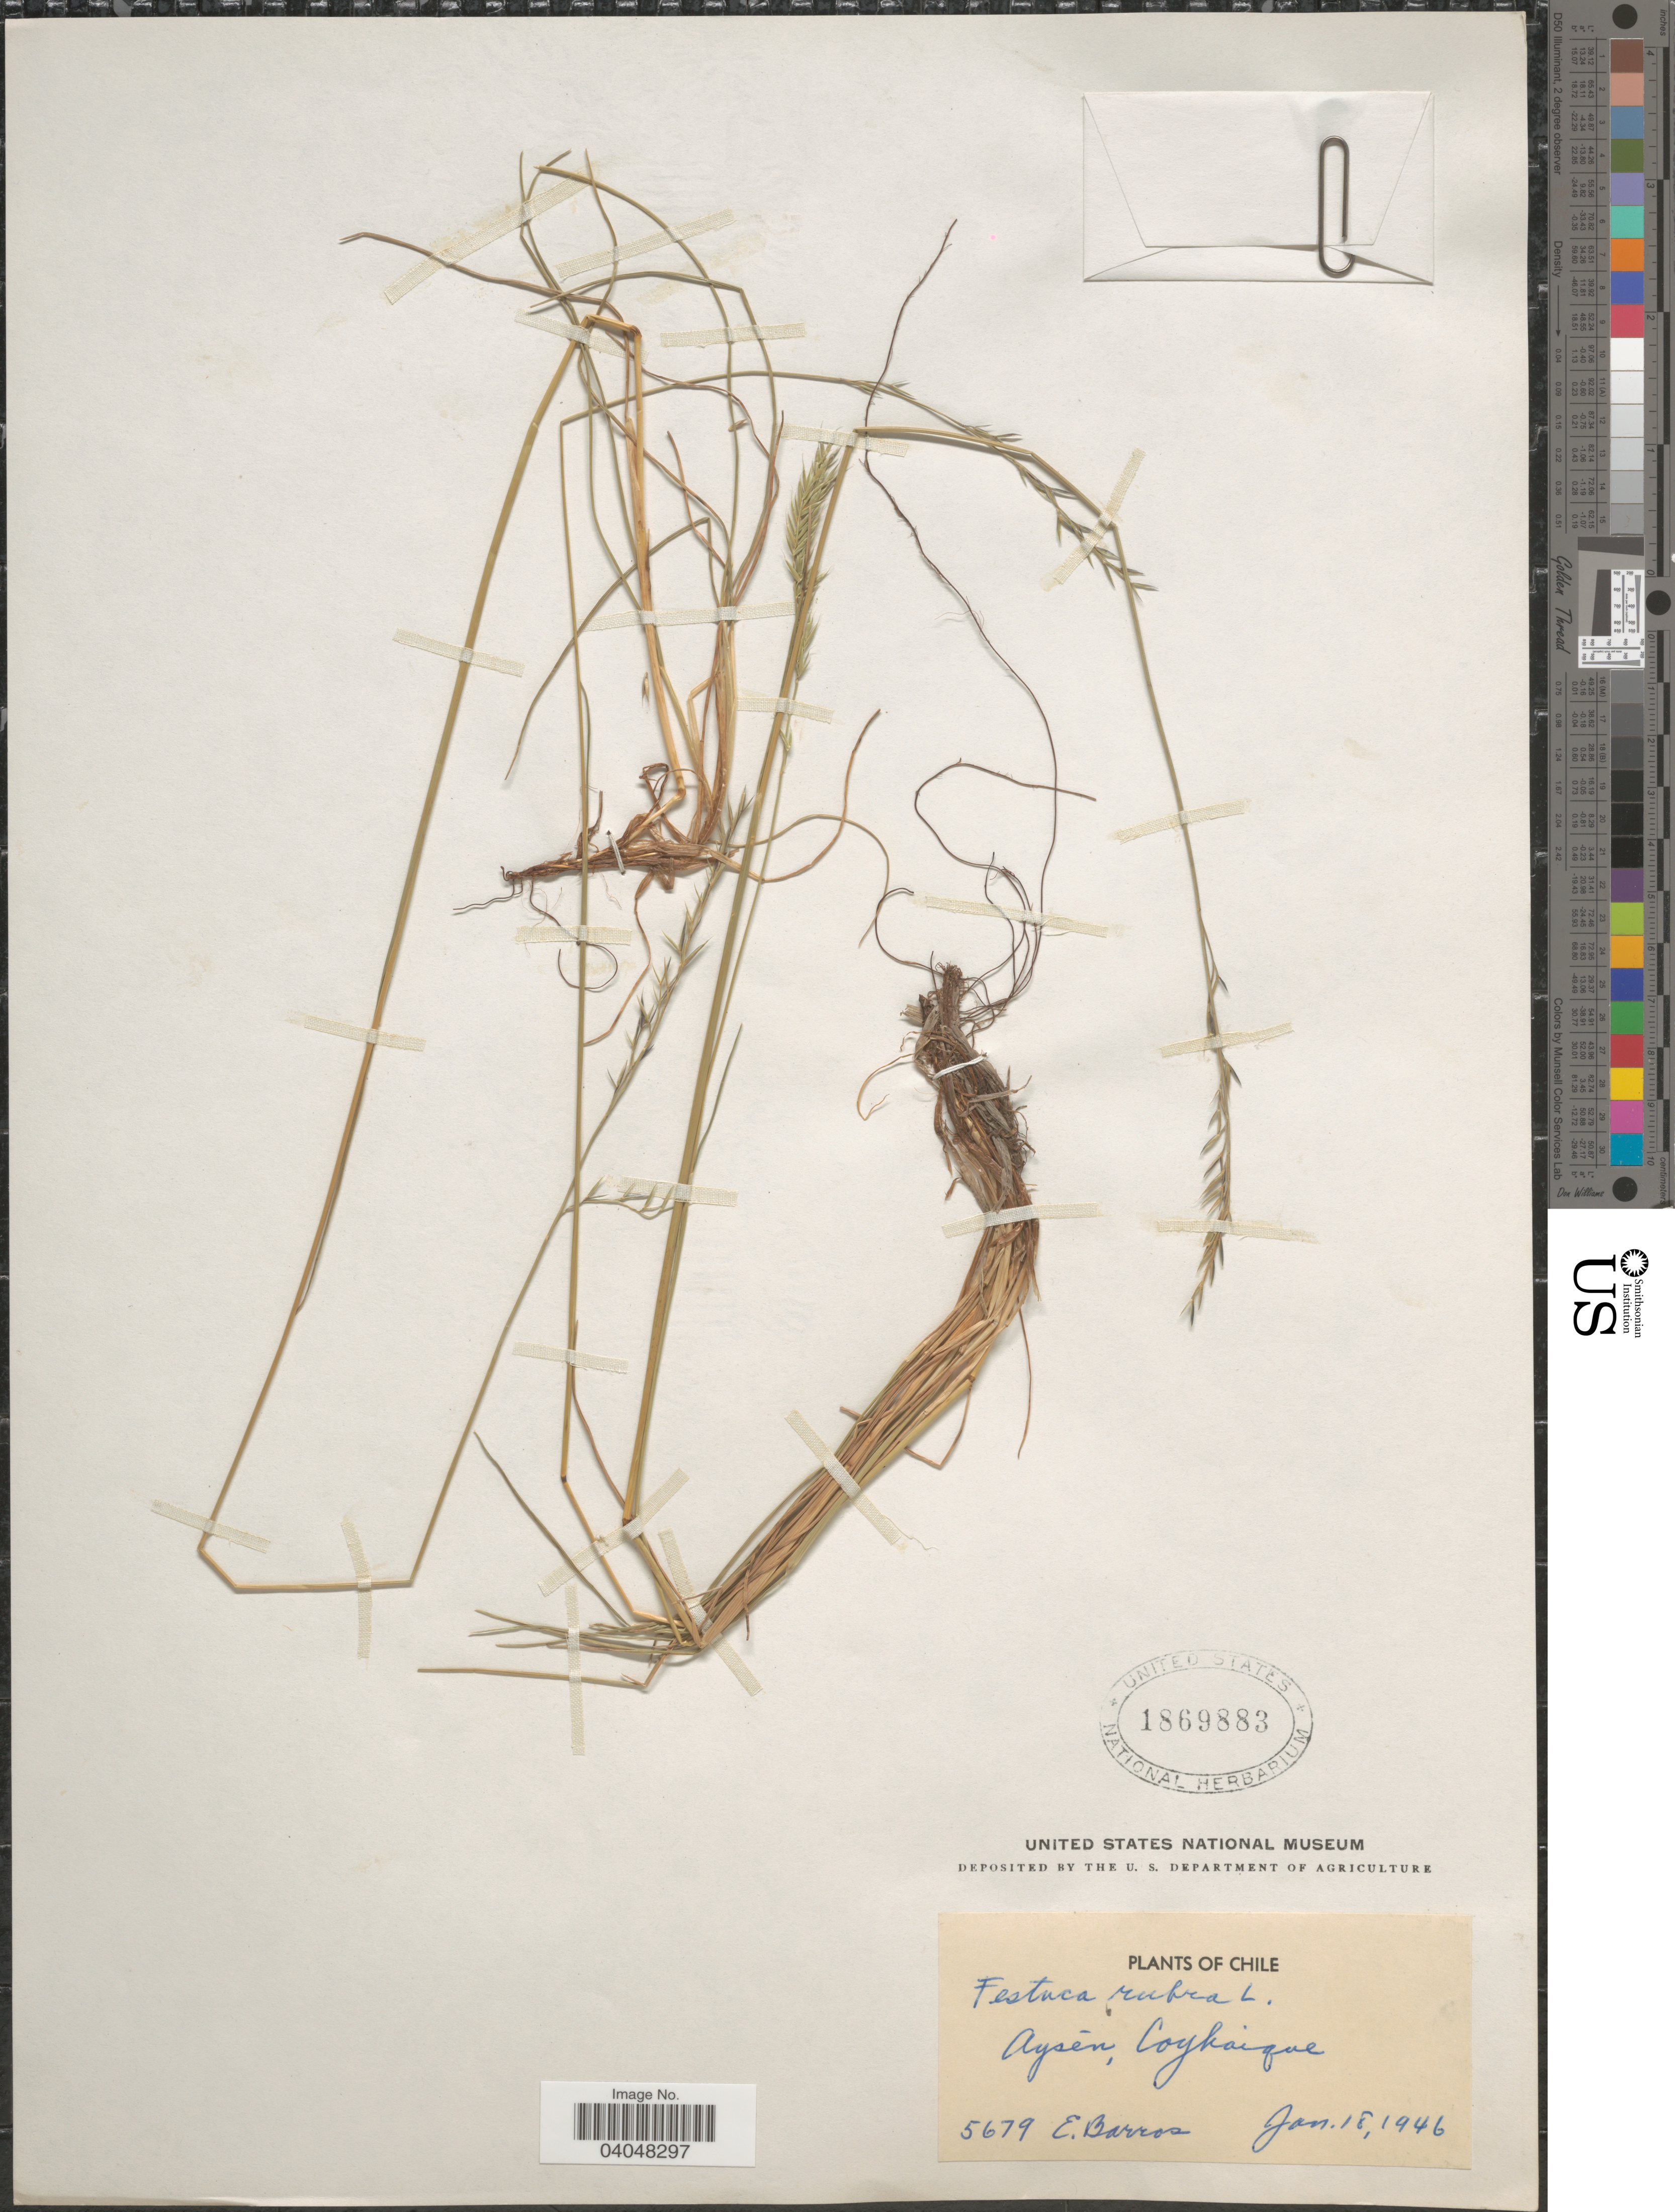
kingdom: Plantae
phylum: Tracheophyta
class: Liliopsida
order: Poales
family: Poaceae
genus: Festuca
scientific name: Festuca rubra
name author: L.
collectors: E. Barros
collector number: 5679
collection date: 1946-01-18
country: Chile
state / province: Aisén (XI)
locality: Aysén, Coyhaique.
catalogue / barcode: US 1869883